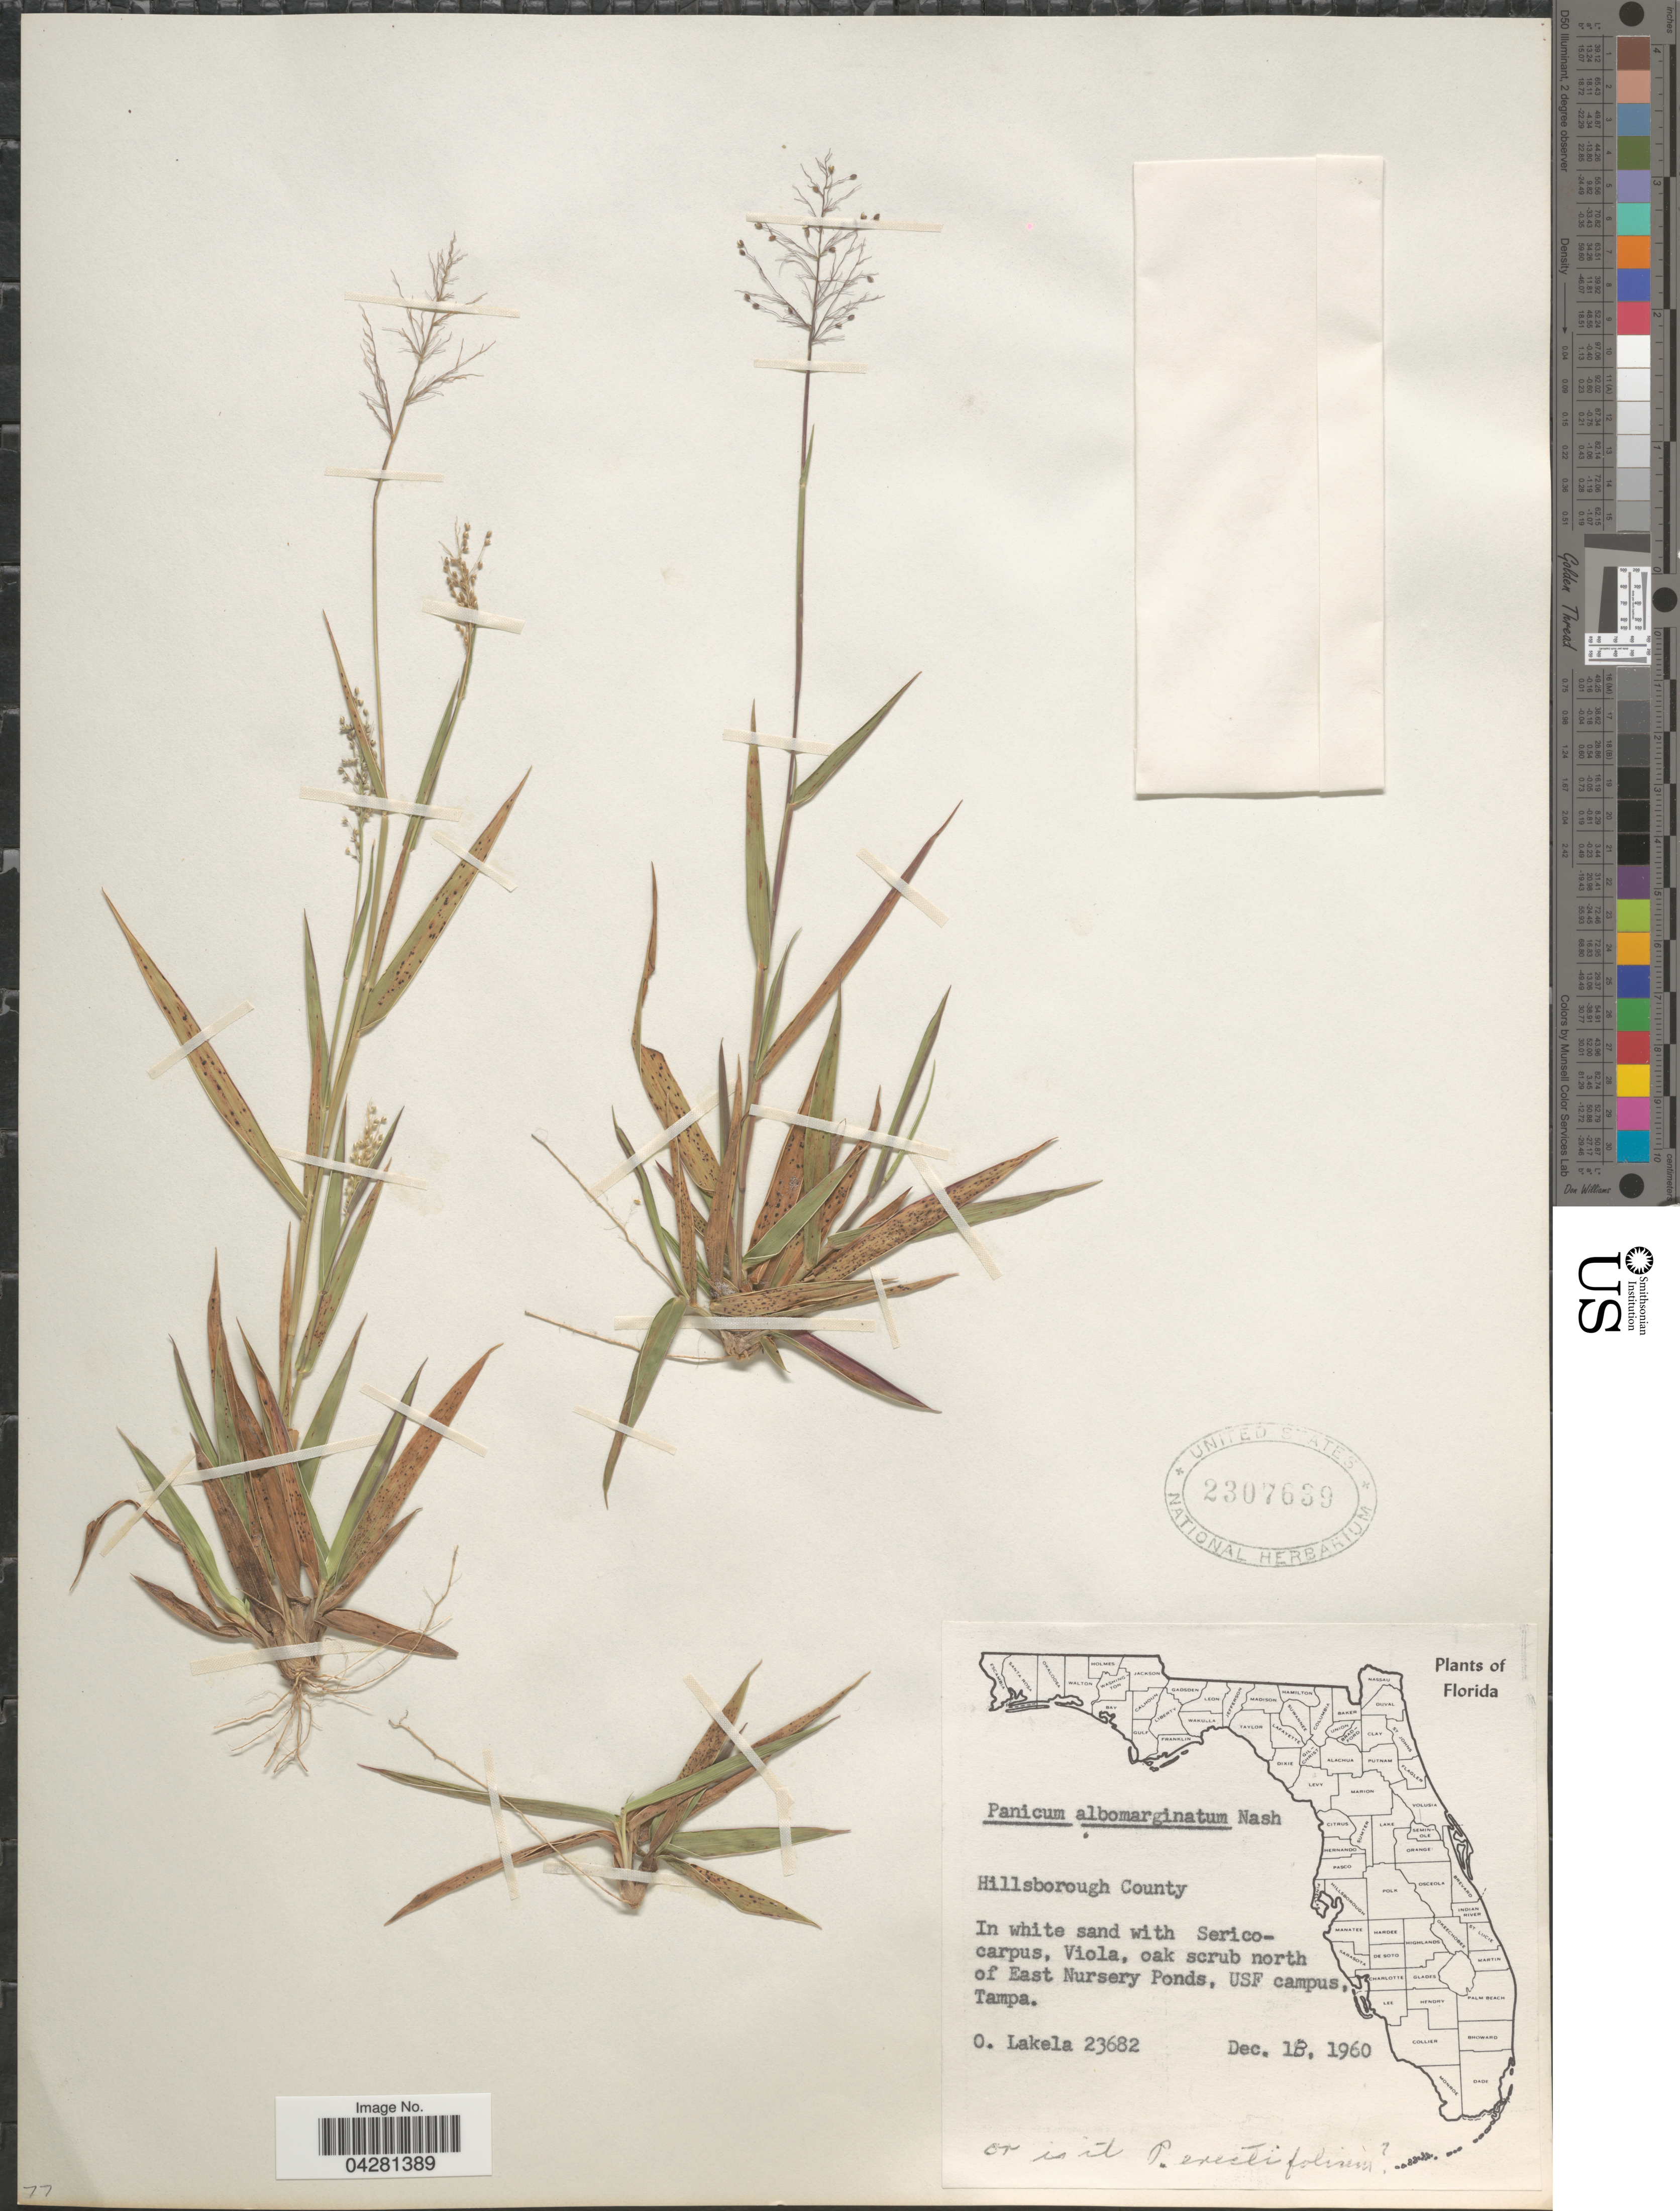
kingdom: Plantae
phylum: Tracheophyta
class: Liliopsida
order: Poales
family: Poaceae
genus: Dichanthelium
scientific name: Dichanthelium dichotomum var. unciphyllum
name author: (Trin.) Davidse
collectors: O. Lakela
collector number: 23682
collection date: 1960-12-18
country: United States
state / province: Florida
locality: Hillsborough County. In white sand, Viola, oak scrub north of East Nursery Ponds, USF campus, Tampa.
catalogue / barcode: US 2307639